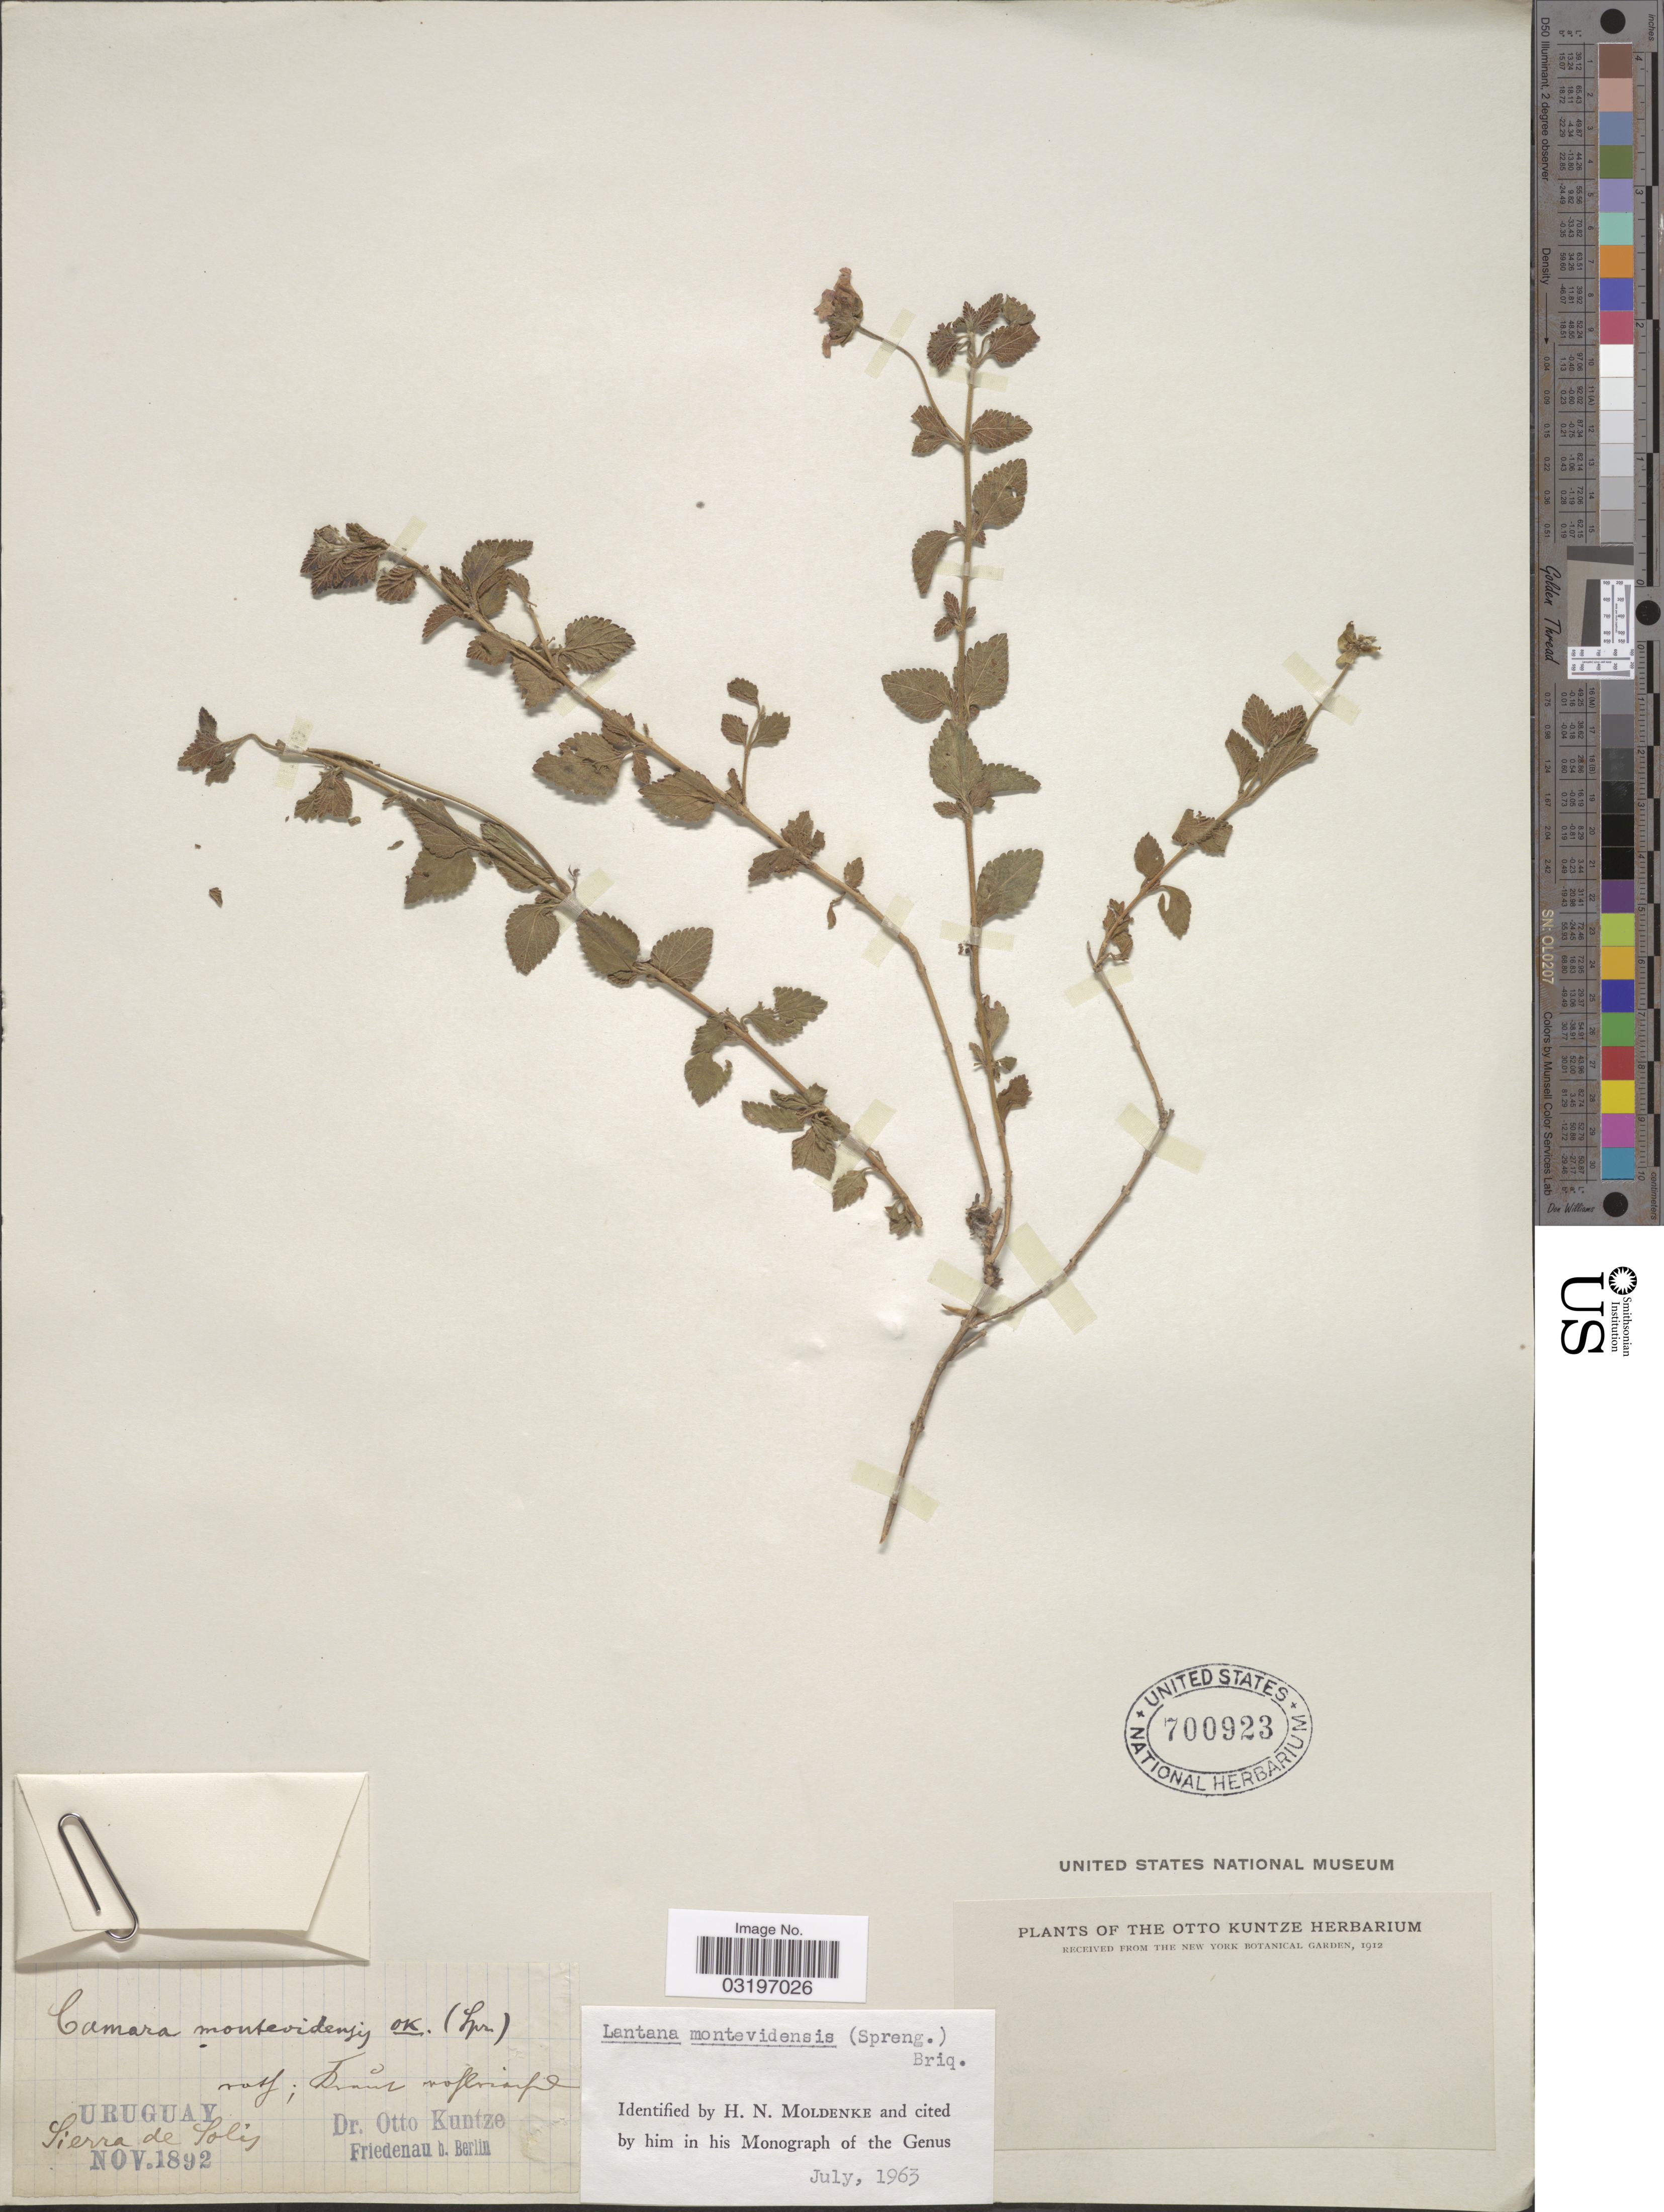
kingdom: Plantae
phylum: Tracheophyta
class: Magnoliopsida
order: Lamiales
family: Verbenaceae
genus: Lantana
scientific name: Lantana montevidensis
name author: (Spreng.) Briq.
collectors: C.E.O. Kuntze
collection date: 1892-11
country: Uruguay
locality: Sierra de Solis.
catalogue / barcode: US 700923